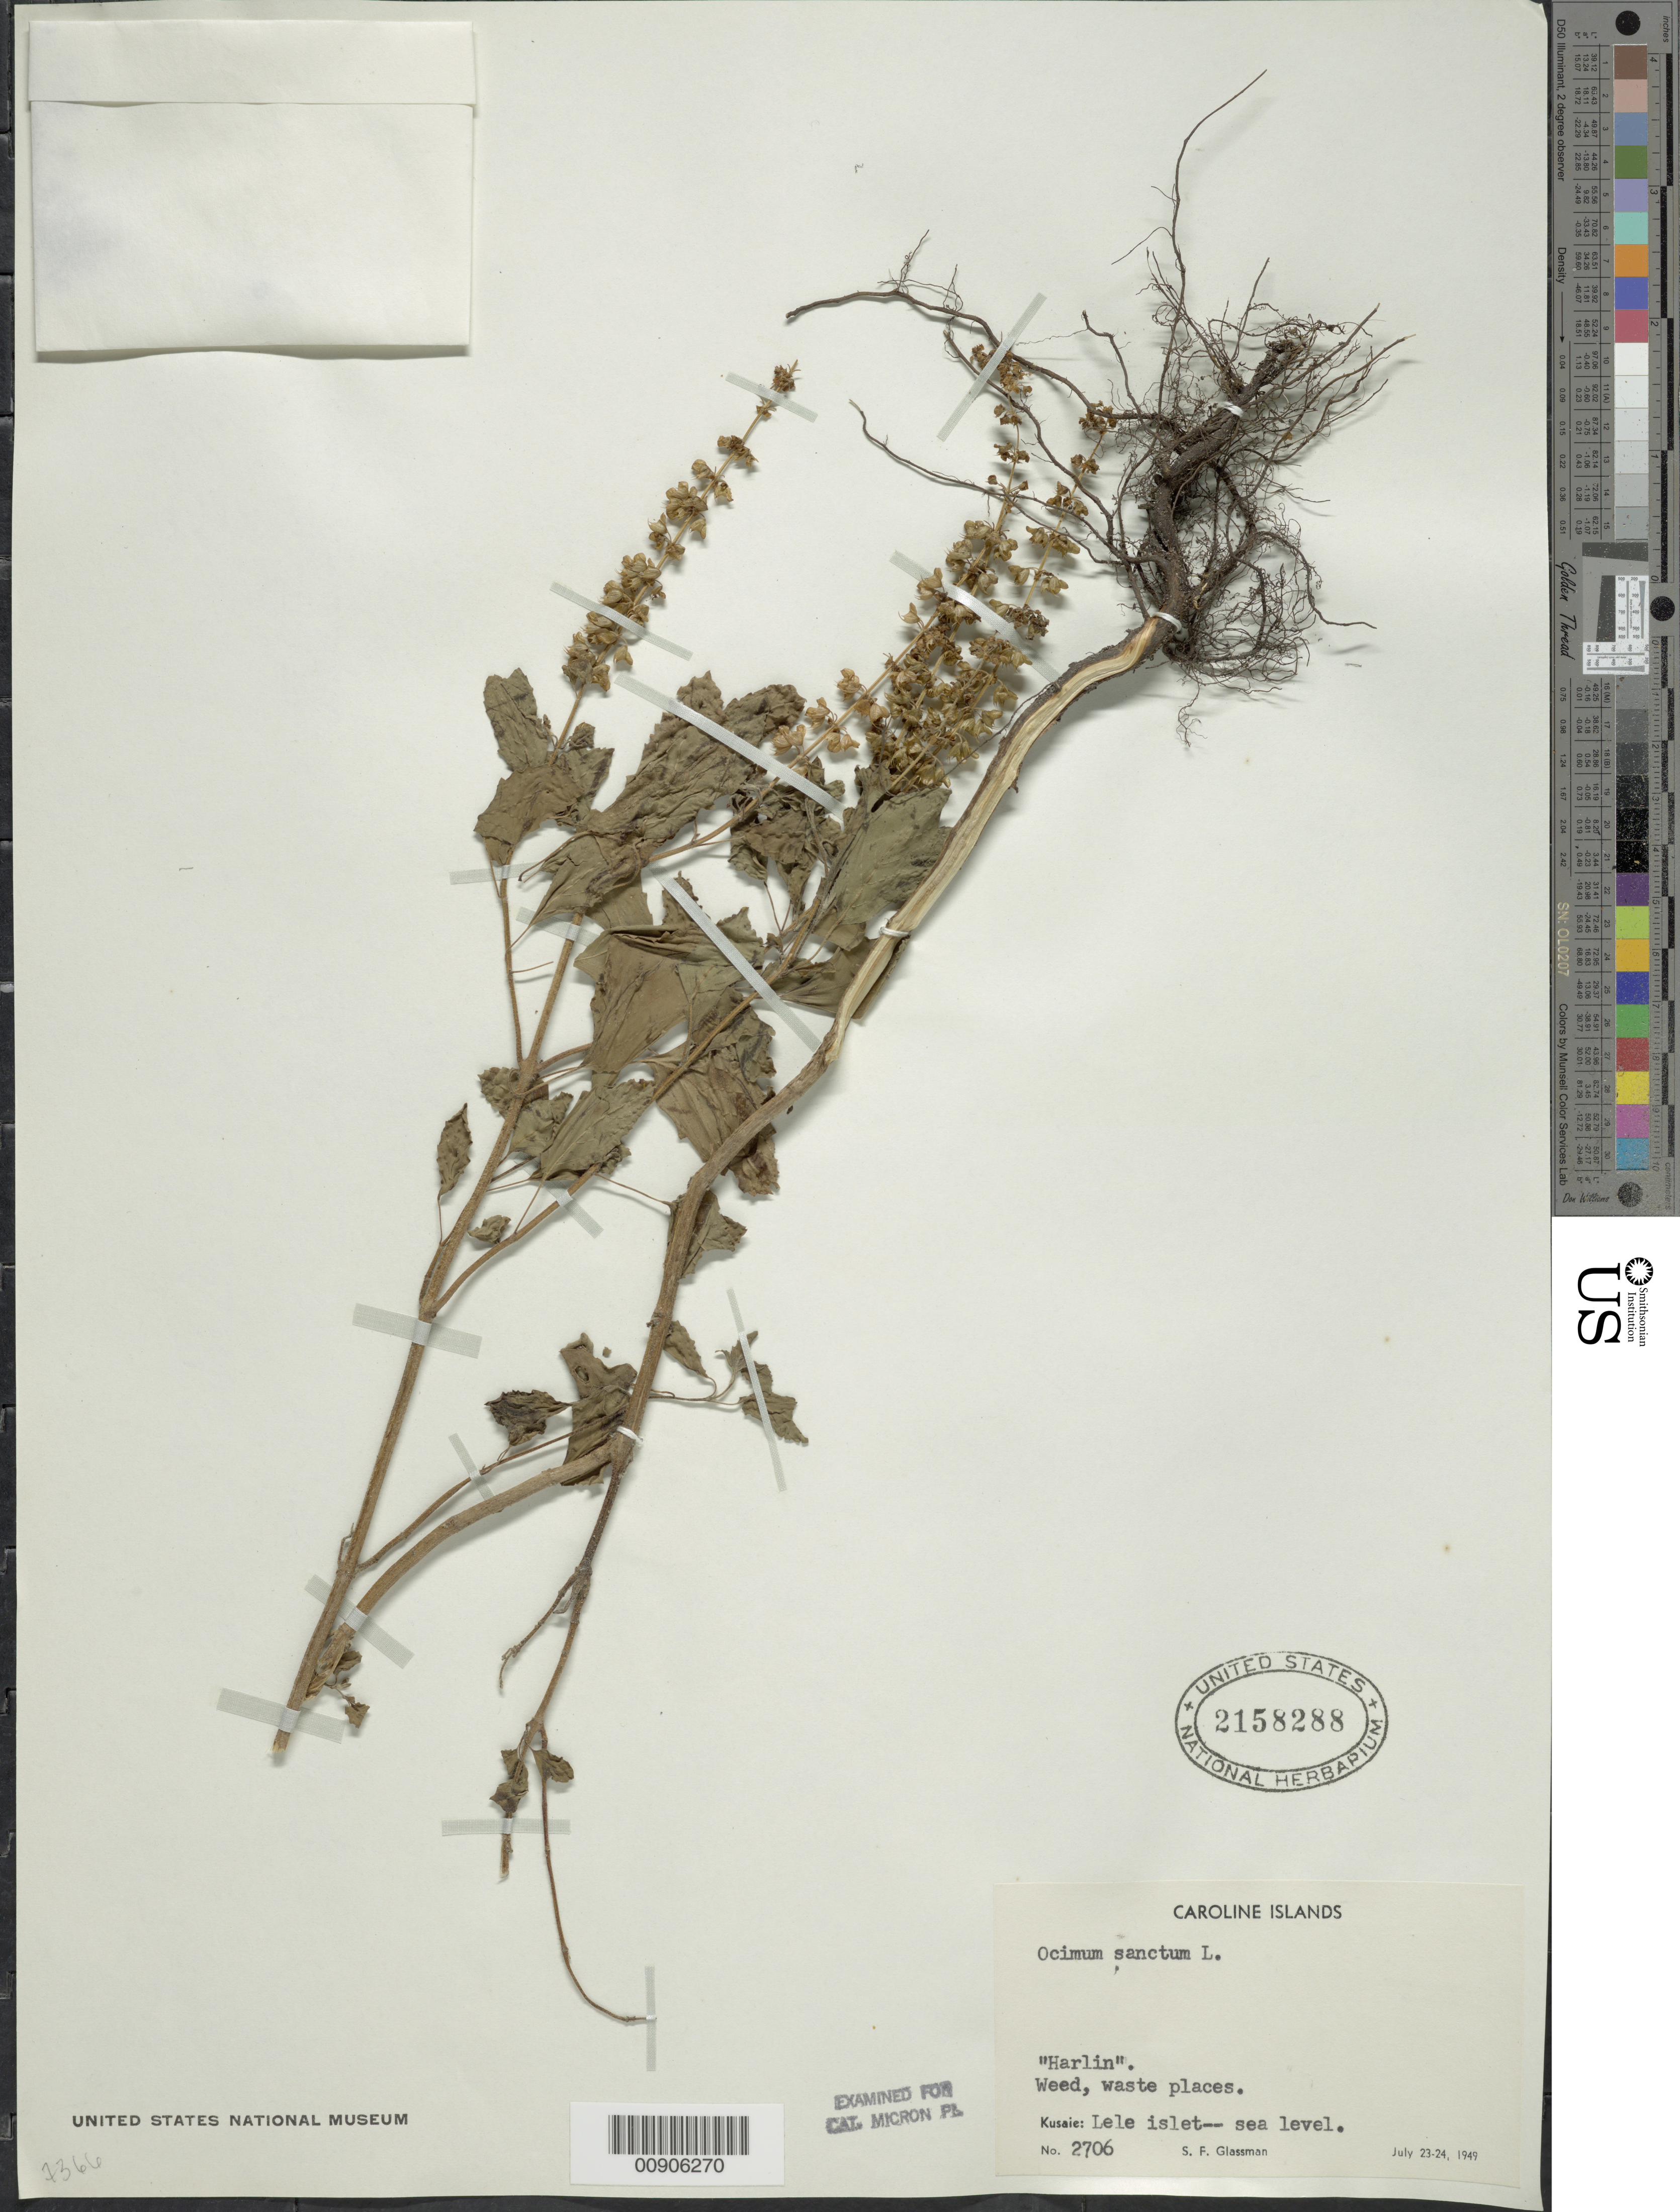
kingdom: Plantae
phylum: Tracheophyta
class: Magnoliopsida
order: Lamiales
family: Lamiaceae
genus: Ocimum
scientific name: Ocimum tenuiflorum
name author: L.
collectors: S. F. Glassman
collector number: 2706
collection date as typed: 23 Jul 1949 to 24 Jul 1949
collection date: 1949-07-23/1949-07-24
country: Micronesia, Federated States of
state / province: Kosrae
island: Kosrae [Kusaie]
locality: Lele Islet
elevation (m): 0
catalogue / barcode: US 2158288